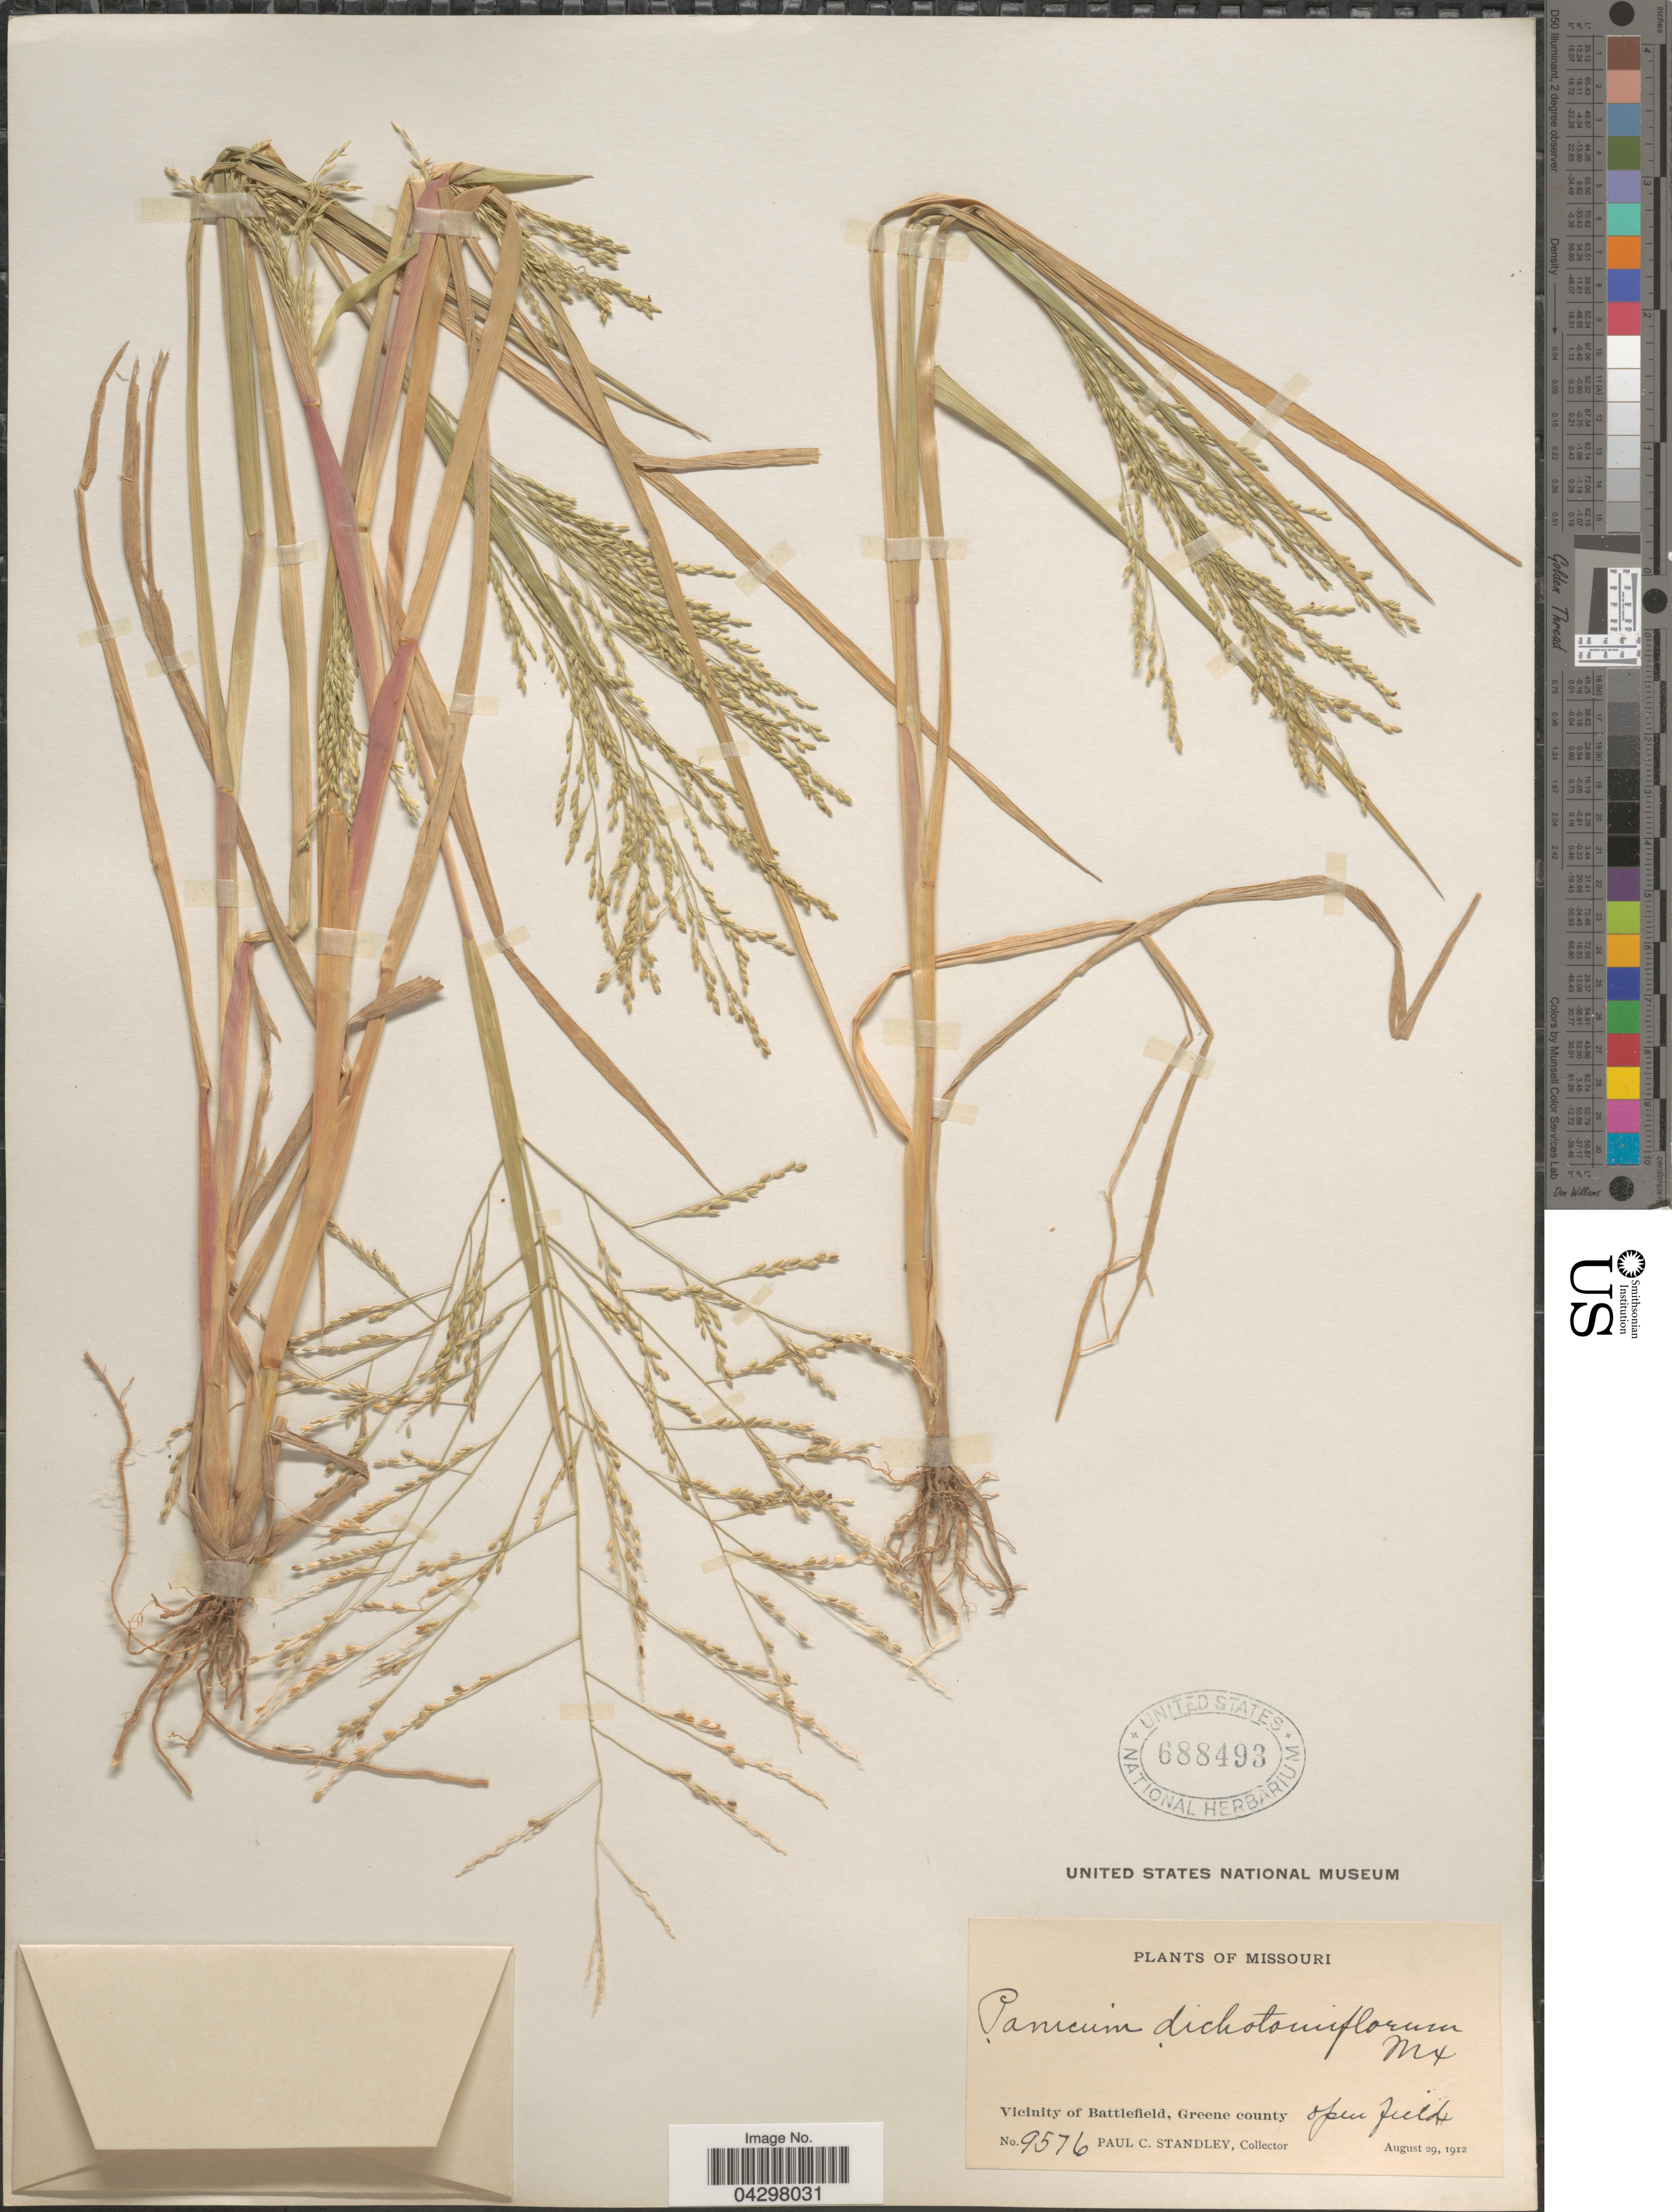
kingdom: Plantae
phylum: Tracheophyta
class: Liliopsida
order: Poales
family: Poaceae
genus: Panicum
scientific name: Panicum dichotomiflorum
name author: Michx.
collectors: P. C. Standley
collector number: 9576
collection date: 1912-08-29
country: United States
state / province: Missouri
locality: Vicinity of Battlefield, Greene county.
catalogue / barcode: US 688493